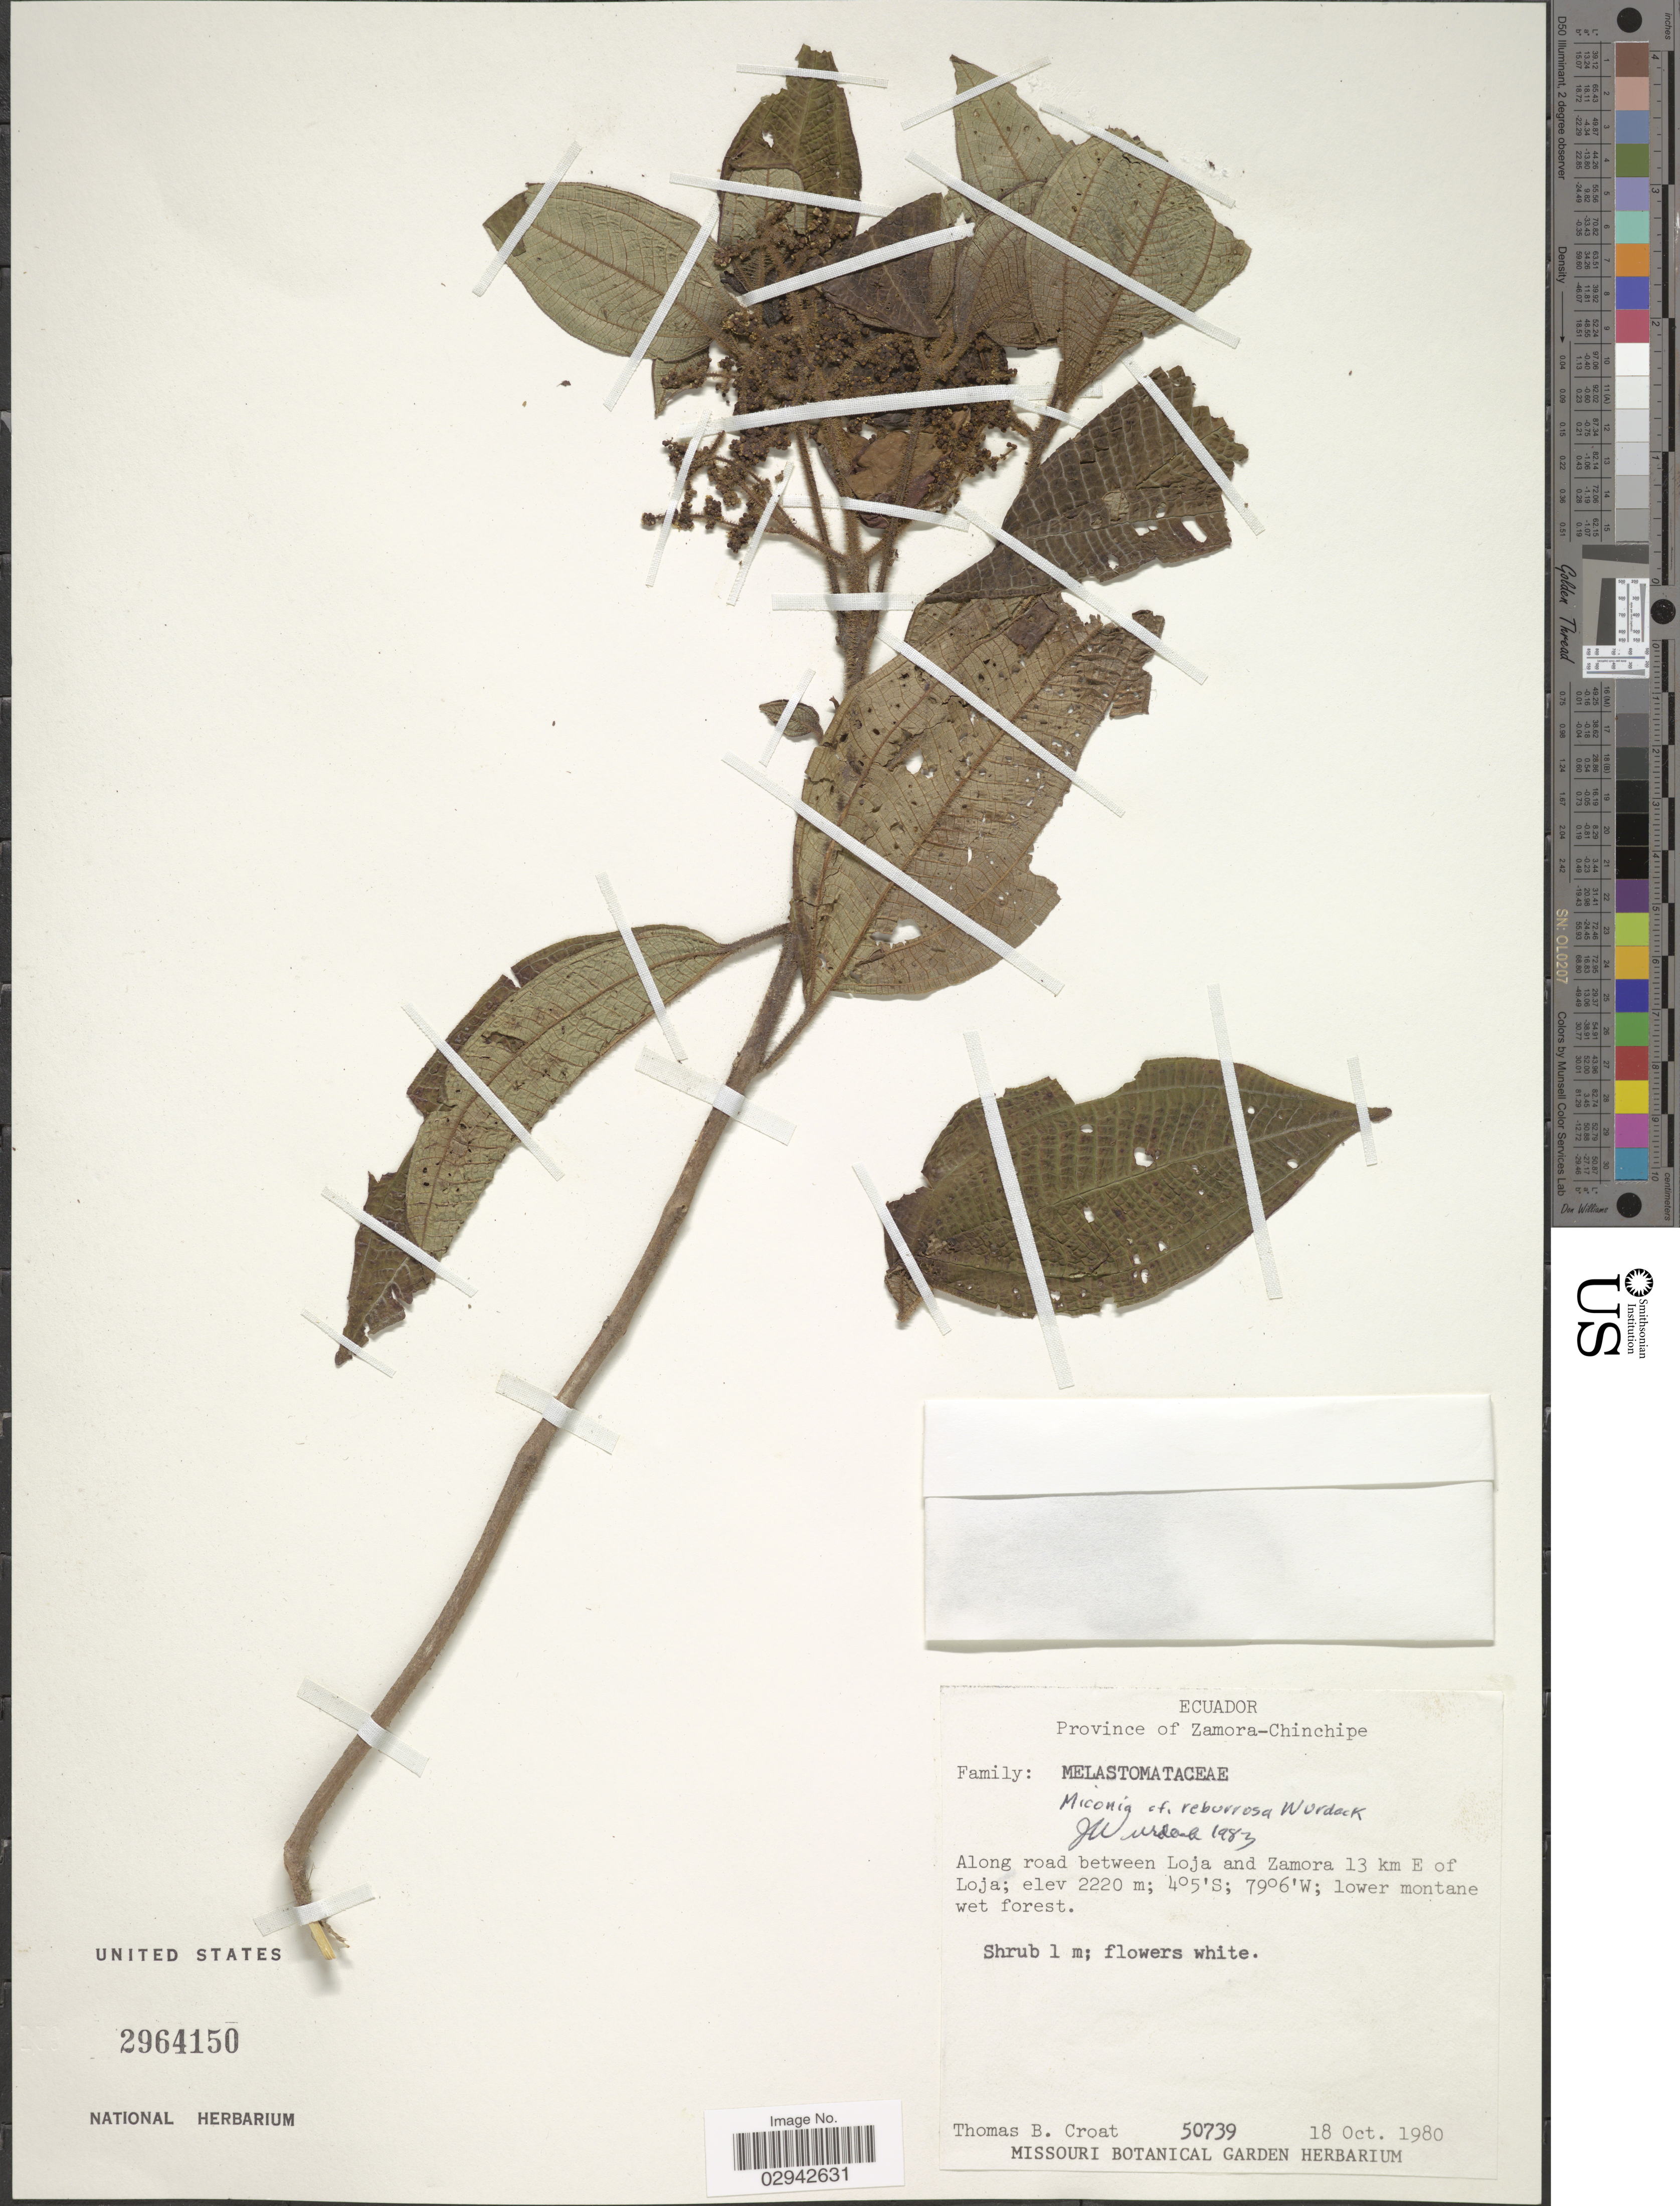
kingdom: Plantae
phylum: Tracheophyta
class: Magnoliopsida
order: Myrtales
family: Melastomataceae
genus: Miconia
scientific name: Miconia reburrosa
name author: Wurdack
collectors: T. B. Croat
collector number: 50739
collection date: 1980-10-18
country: Ecuador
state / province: Zamora-Chinchipe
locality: Along road between Loja and Zamora 13 km E of Loja.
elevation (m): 2220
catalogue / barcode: US 2964150